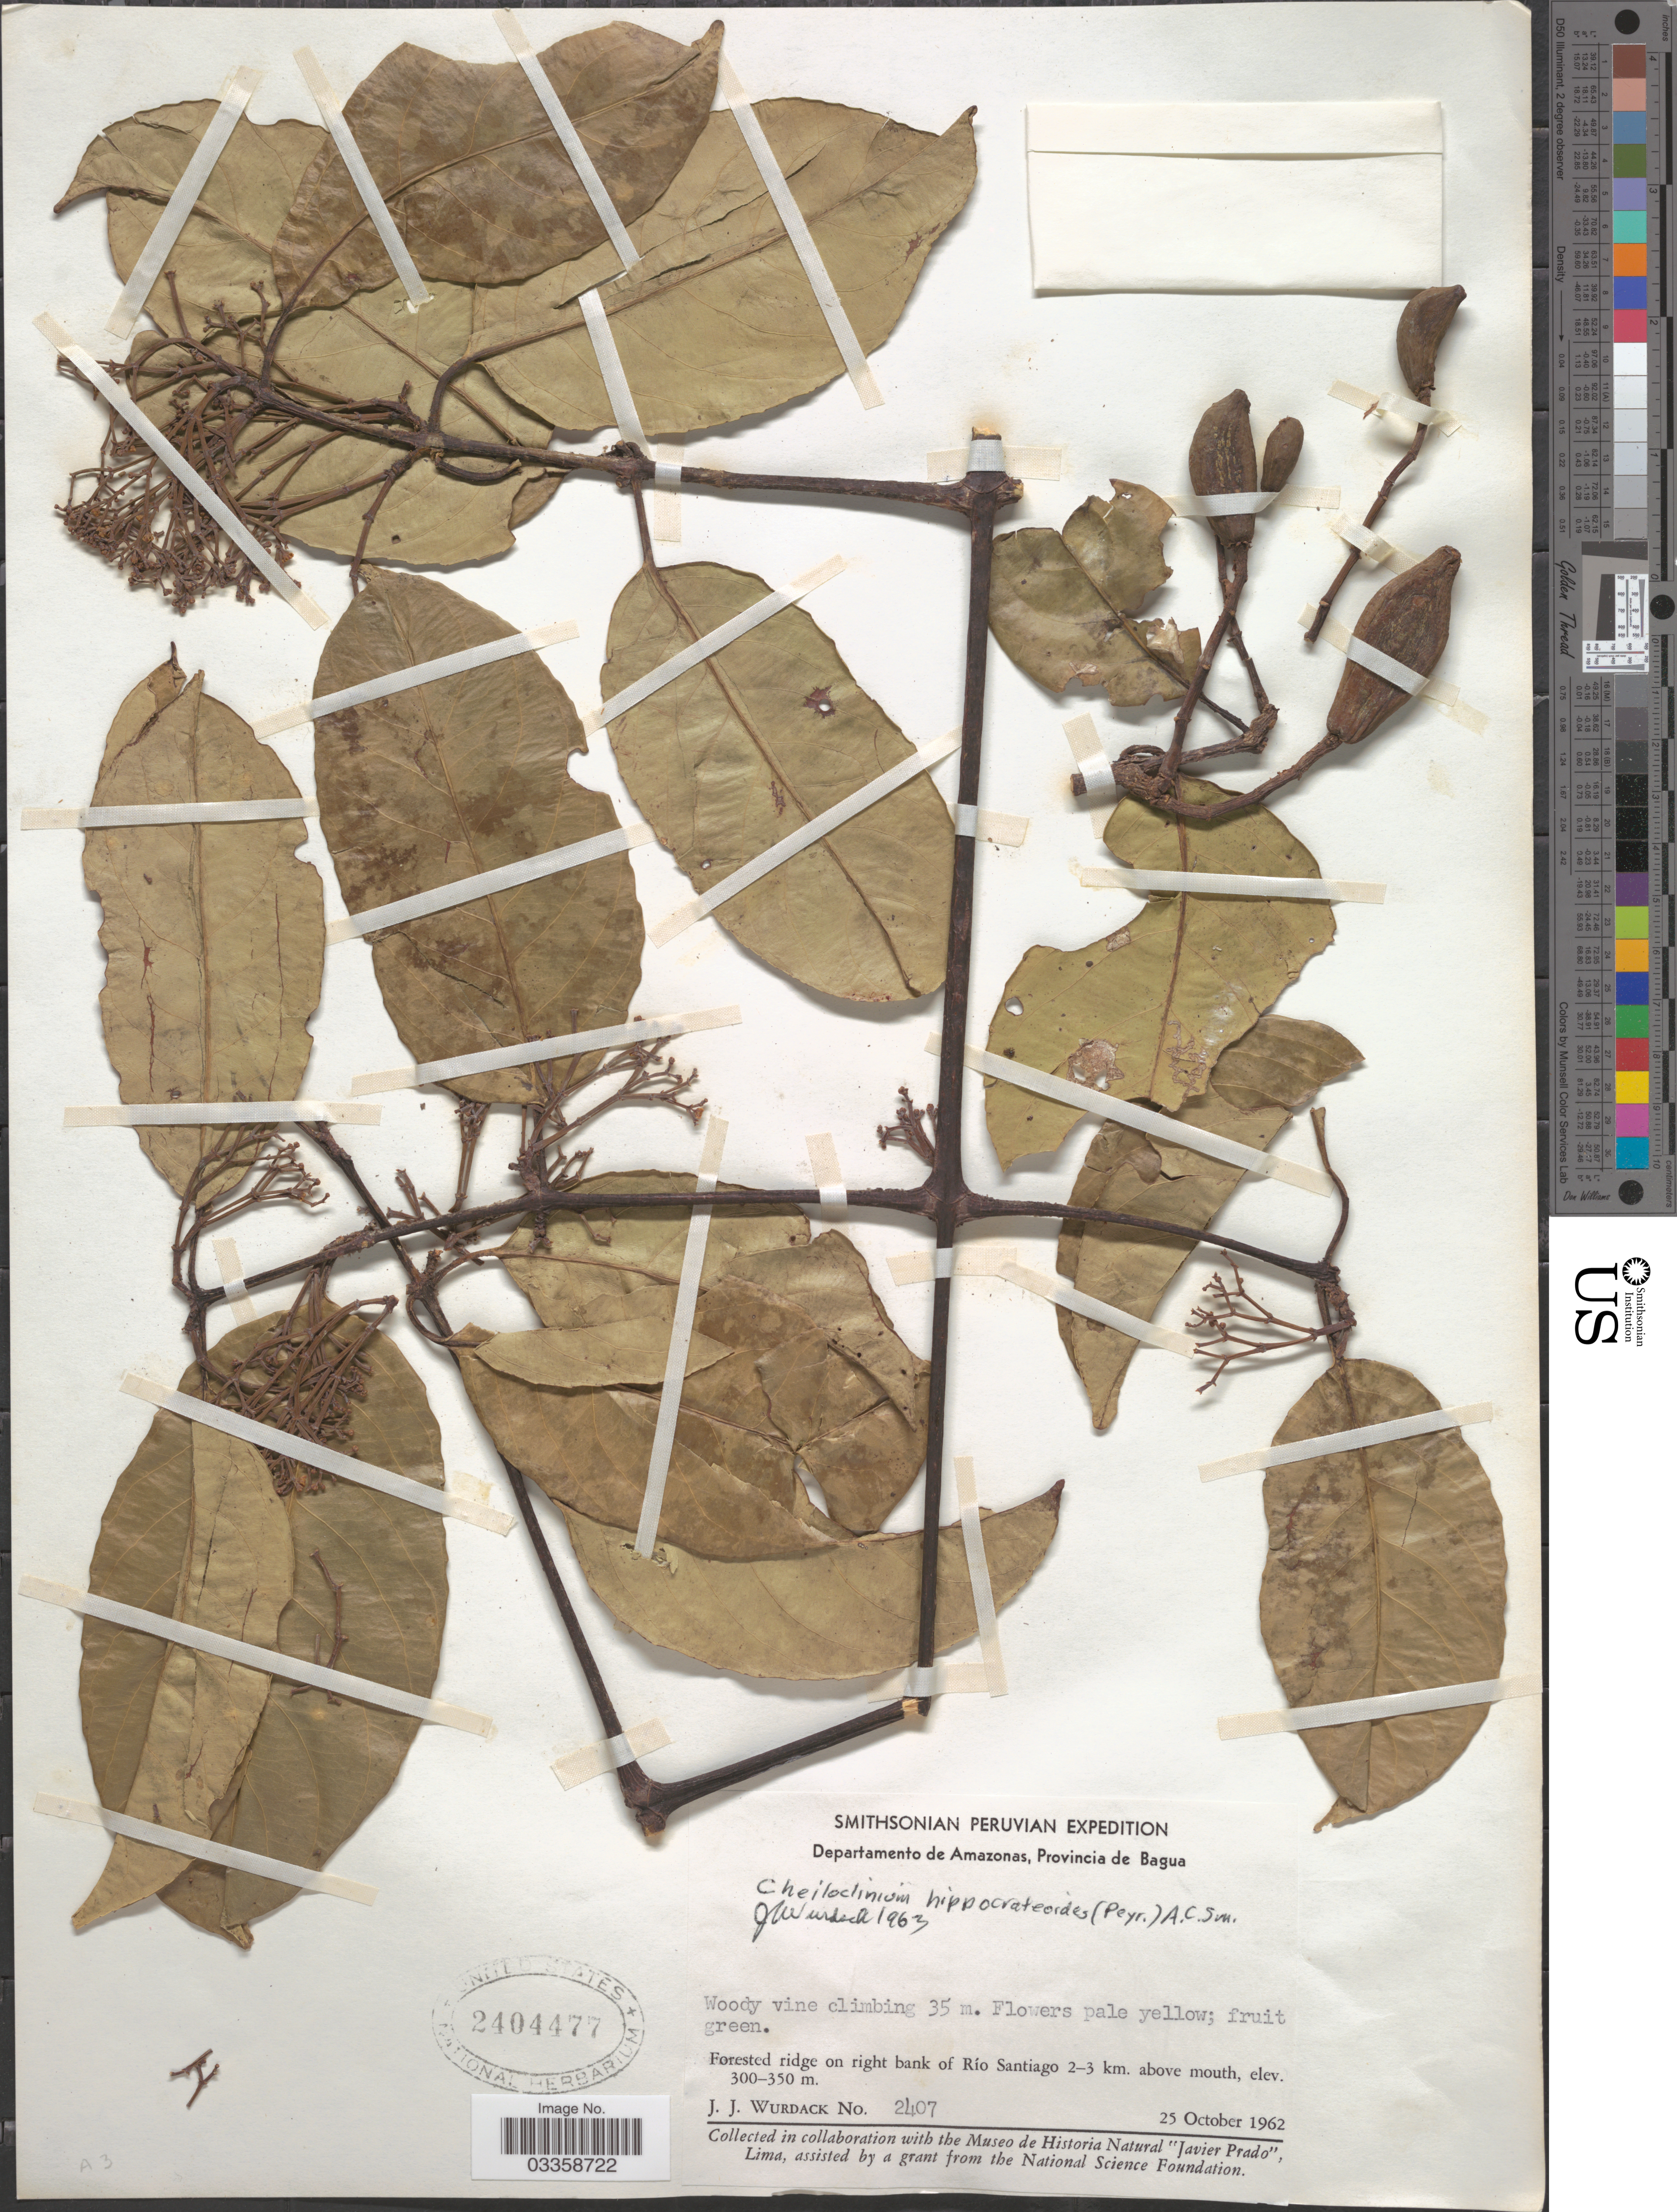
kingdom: Plantae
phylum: Tracheophyta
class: Magnoliopsida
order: Celastrales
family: Celastraceae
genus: Cheiloclinium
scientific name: Cheiloclinium hippocrateoides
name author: (Peyr.) A.C. Sm.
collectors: J. J. Wurdack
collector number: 2407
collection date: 1962-10-25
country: Peru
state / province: Amazonas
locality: Departamento de Amazonas, Provincia de Bagua, Forested ridge on right bank of Río Santiago 2-3 km. above mouth.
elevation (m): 300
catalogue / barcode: US 2404477